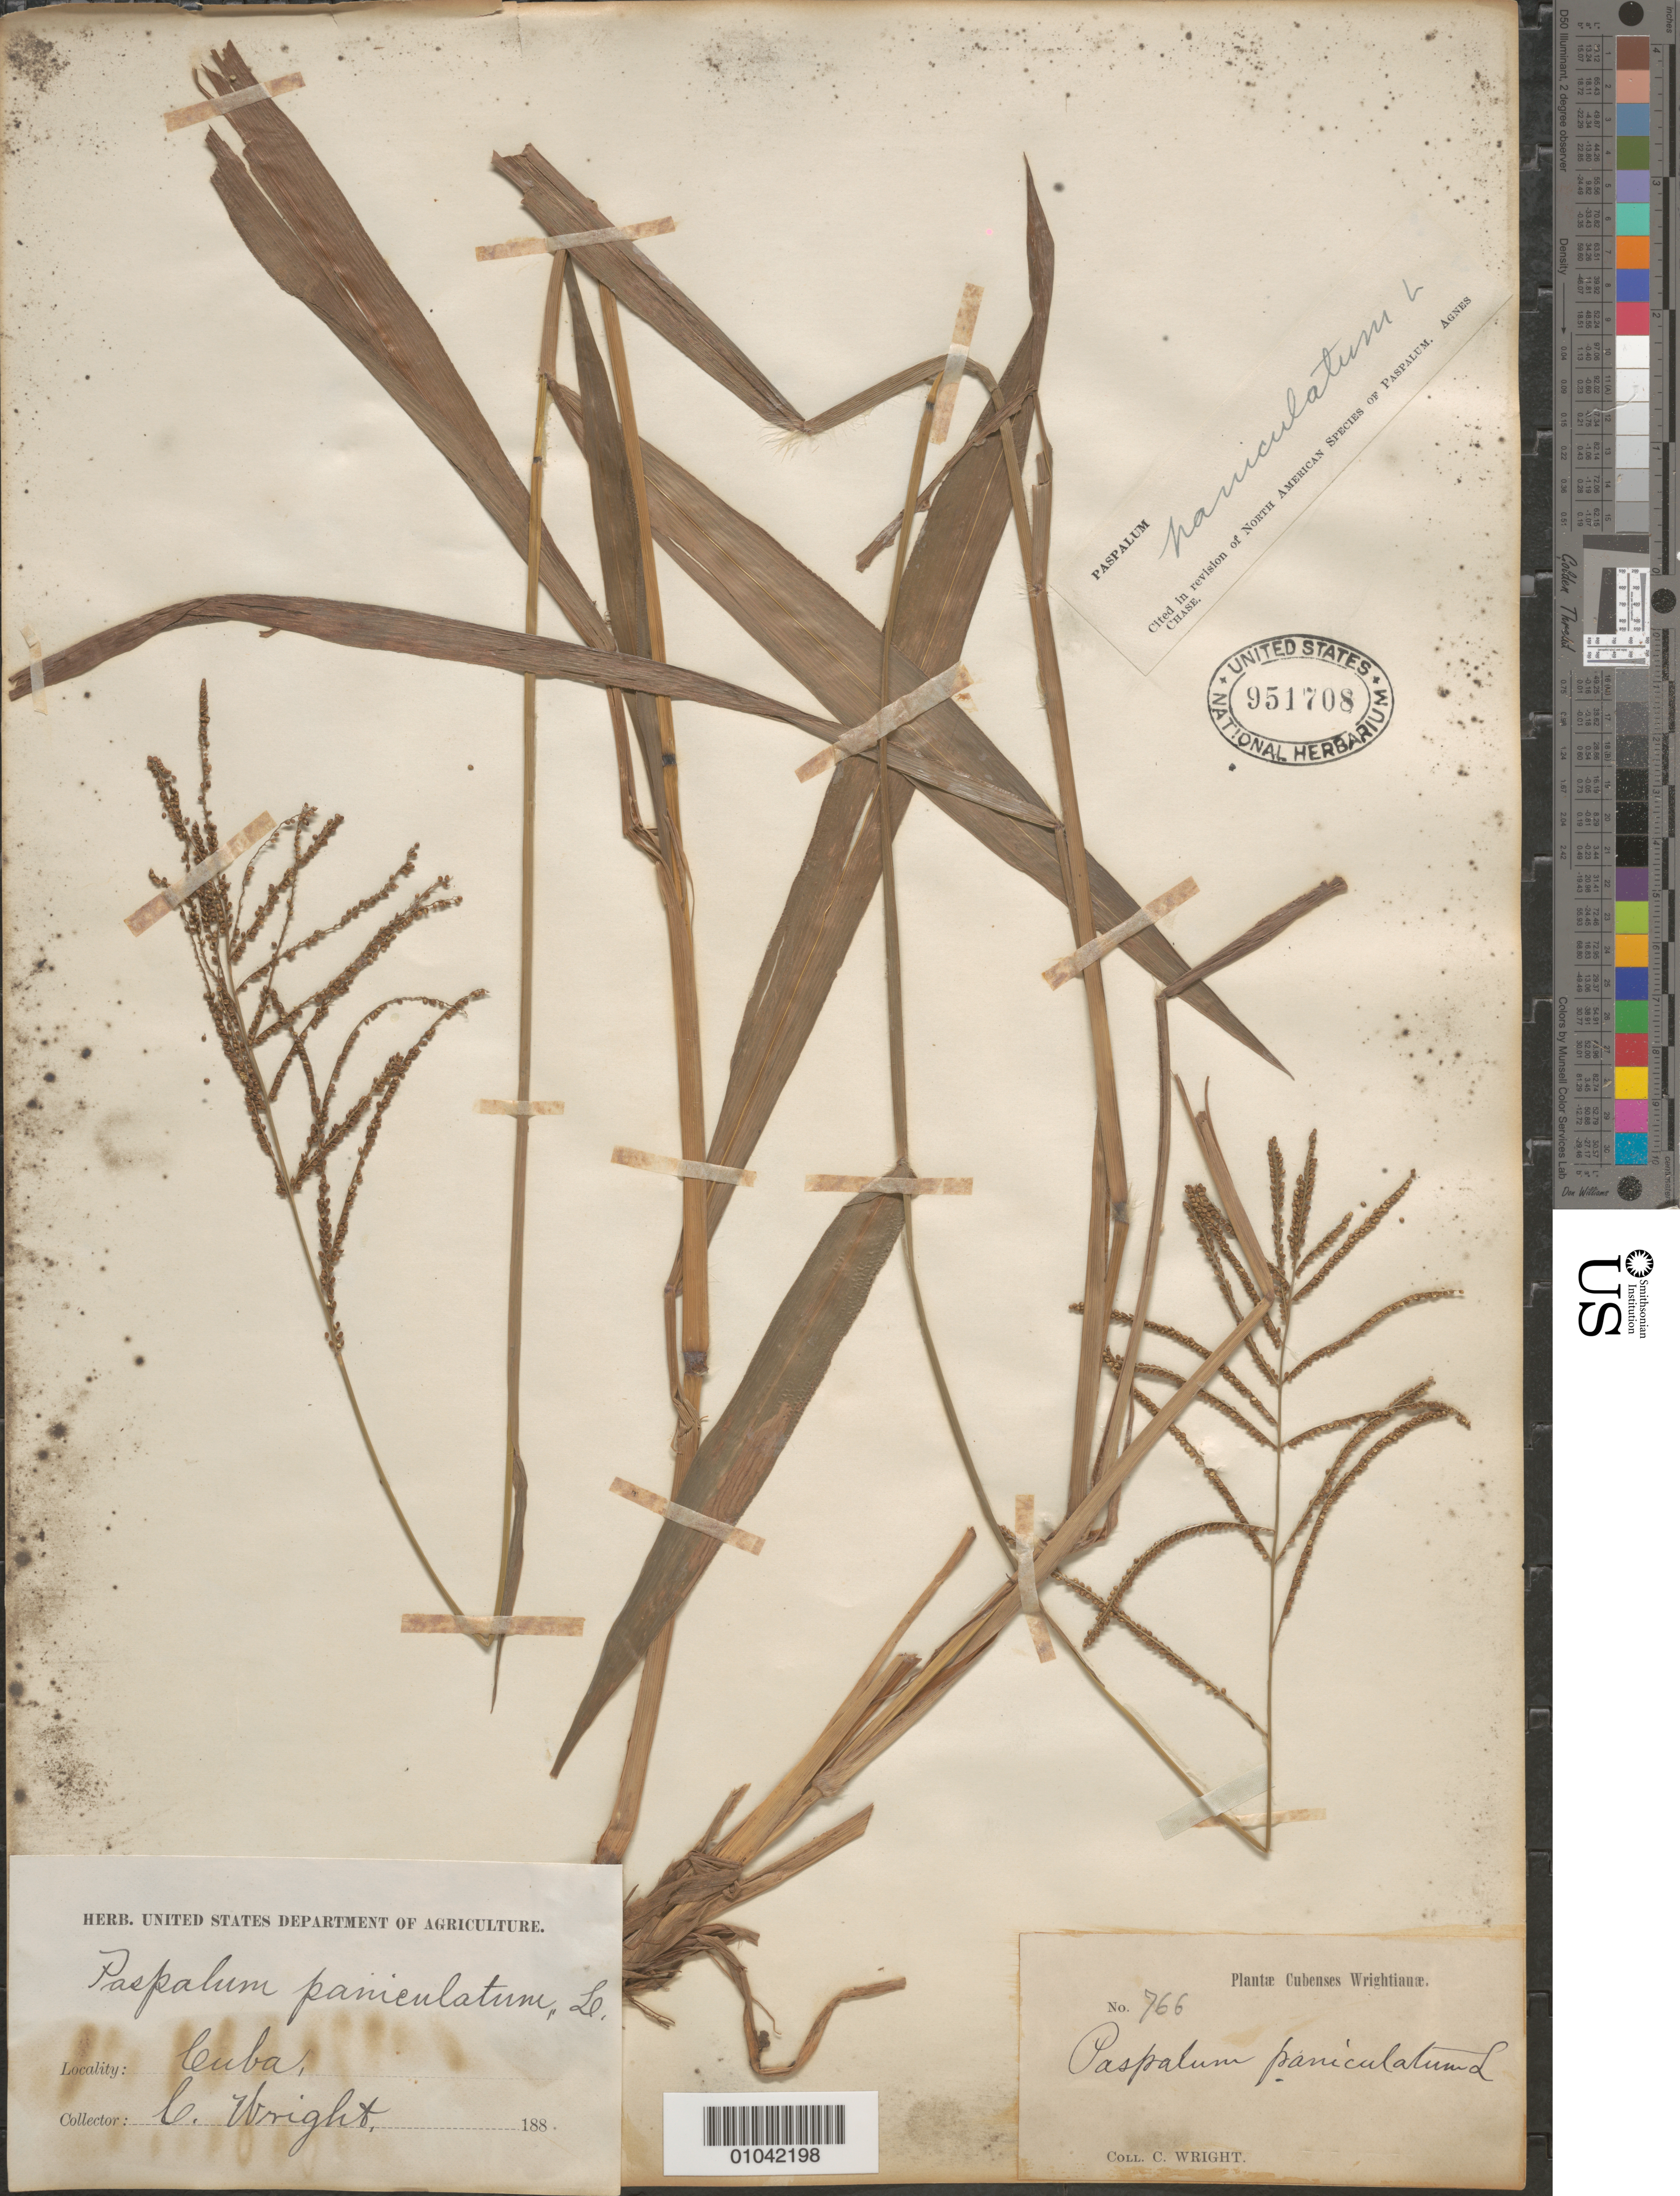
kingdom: Plantae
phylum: Tracheophyta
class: Liliopsida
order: Poales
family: Poaceae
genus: Paspalum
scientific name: Paspalum paniculatum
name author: L.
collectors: C. Wright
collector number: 766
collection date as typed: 188-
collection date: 1880/1889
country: Cuba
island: Cuba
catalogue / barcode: US 951708